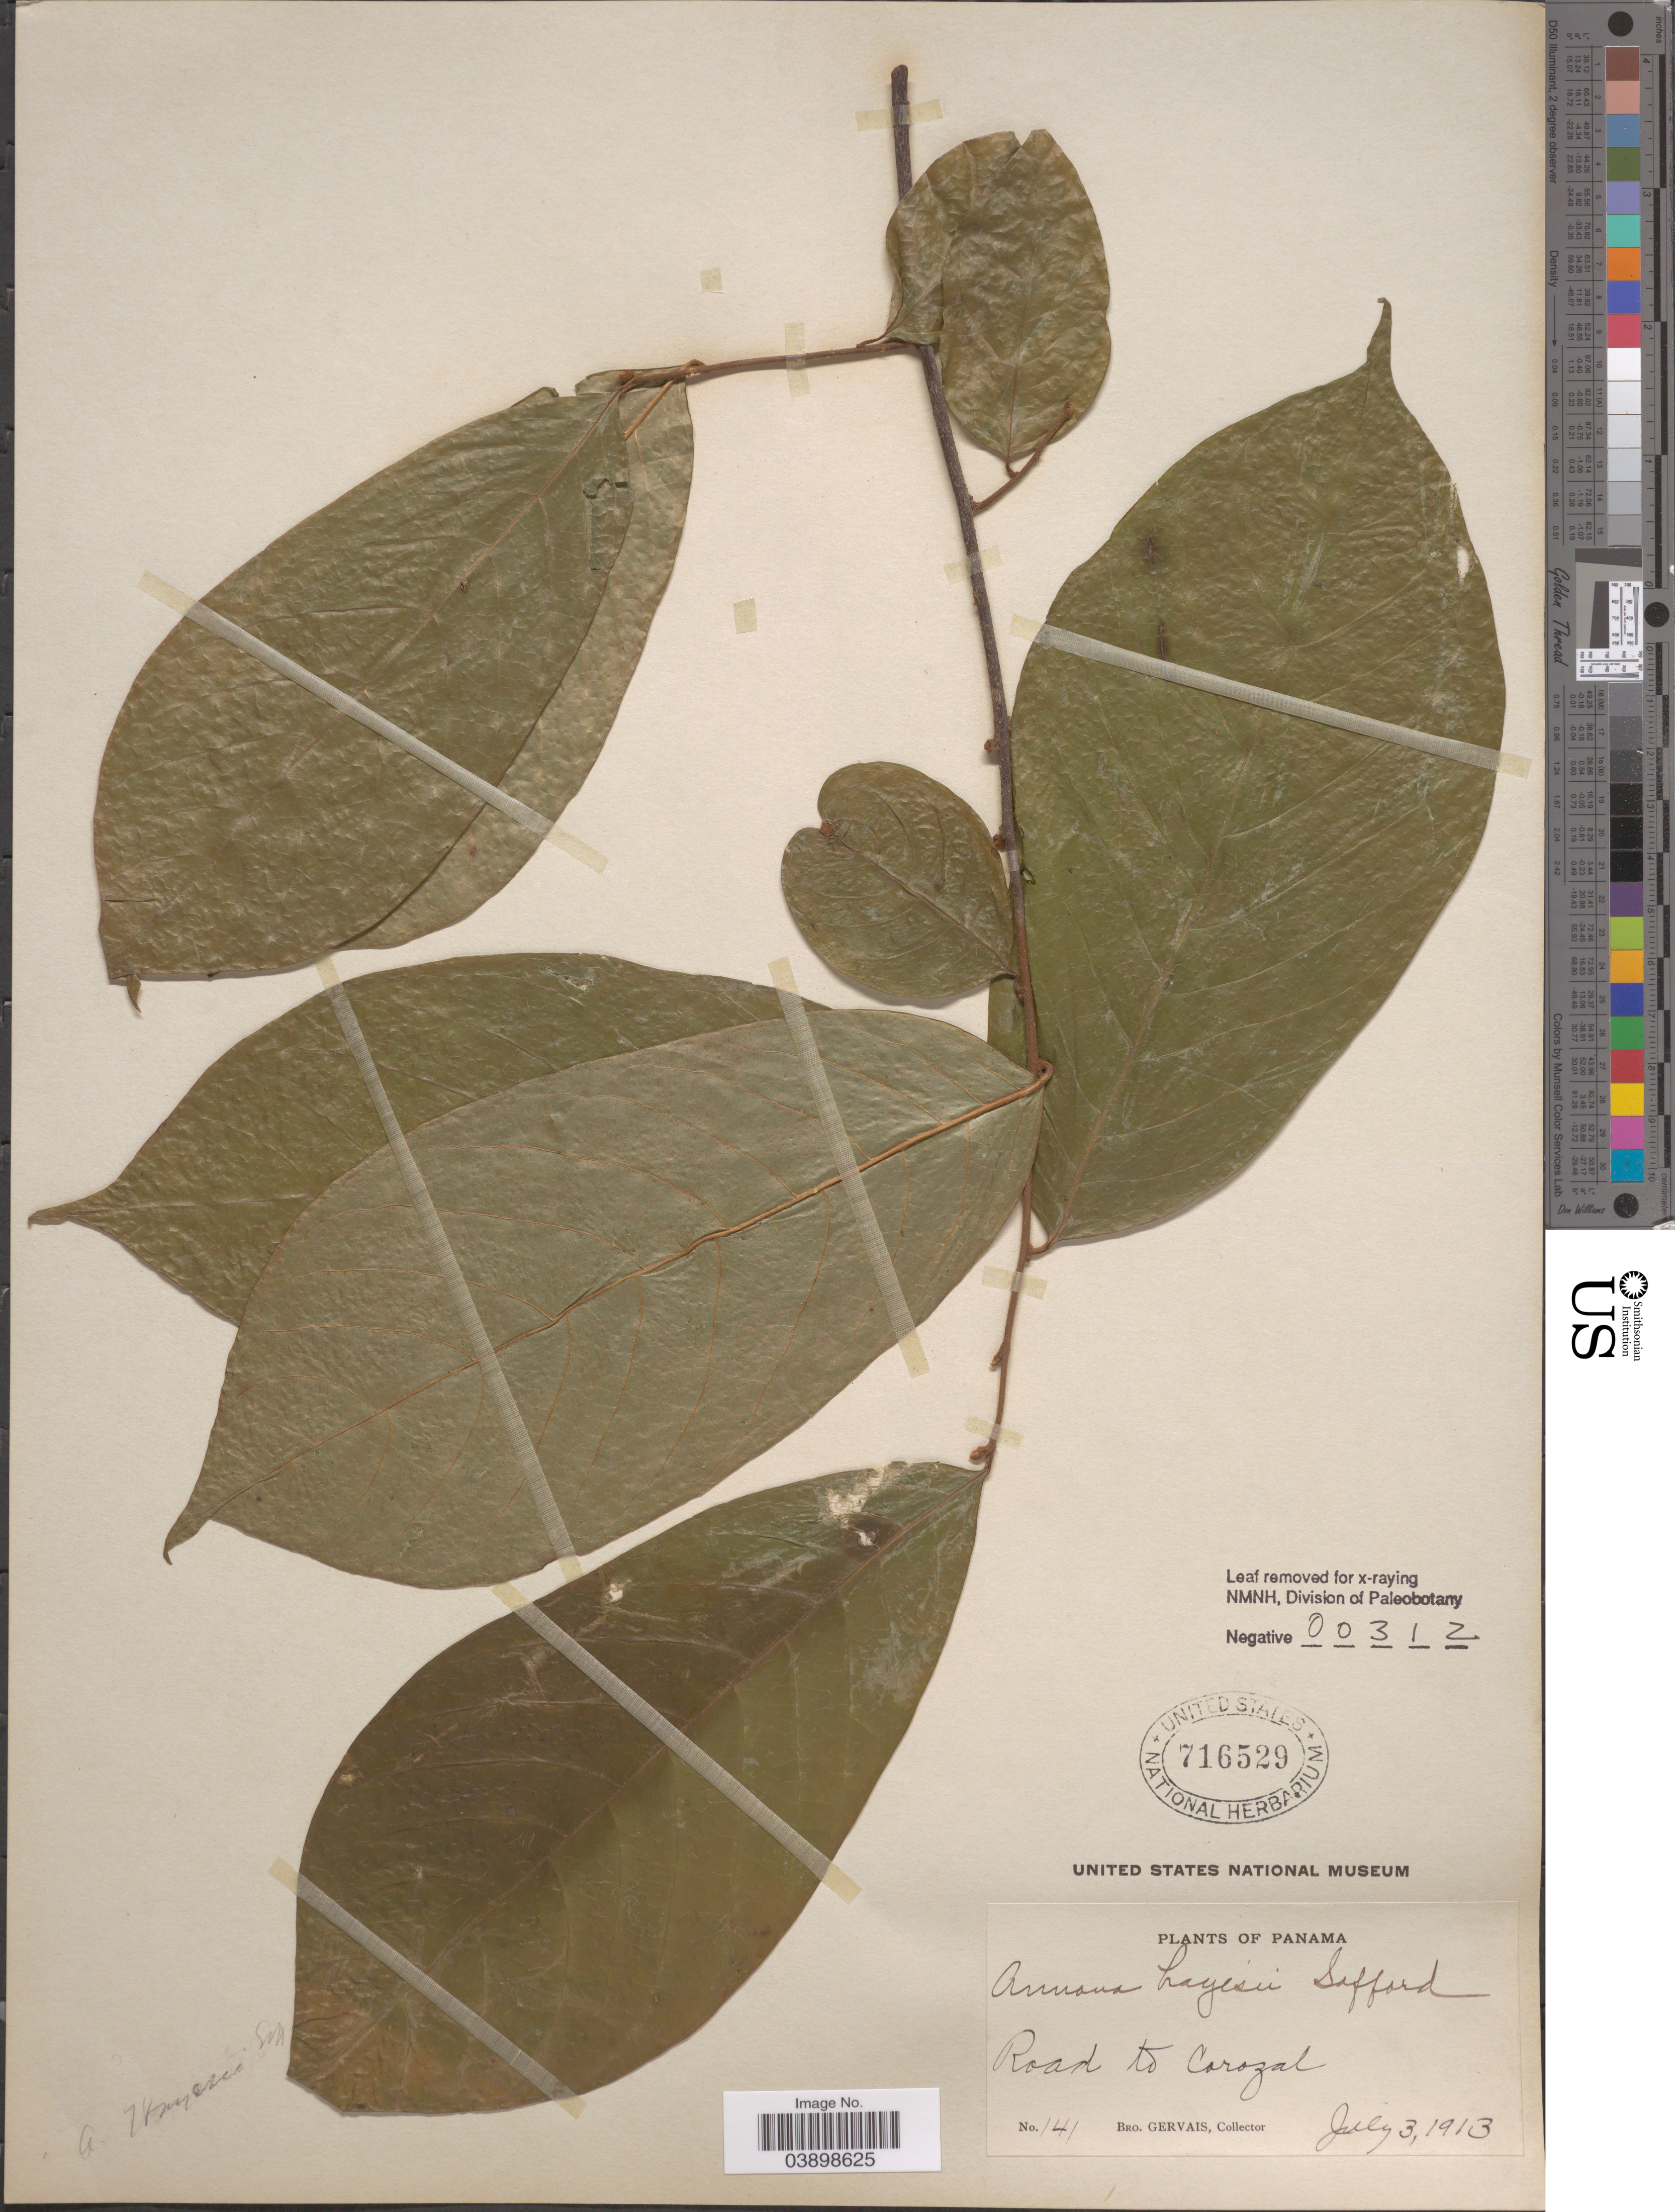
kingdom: Plantae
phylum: Tracheophyta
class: Magnoliopsida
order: Magnoliales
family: Annonaceae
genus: Annona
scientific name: Annona hayesii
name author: Saff. in Standl.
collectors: B. Gervais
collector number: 141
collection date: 1913-07-03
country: Panama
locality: Road to Corozal.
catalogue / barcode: US 716529